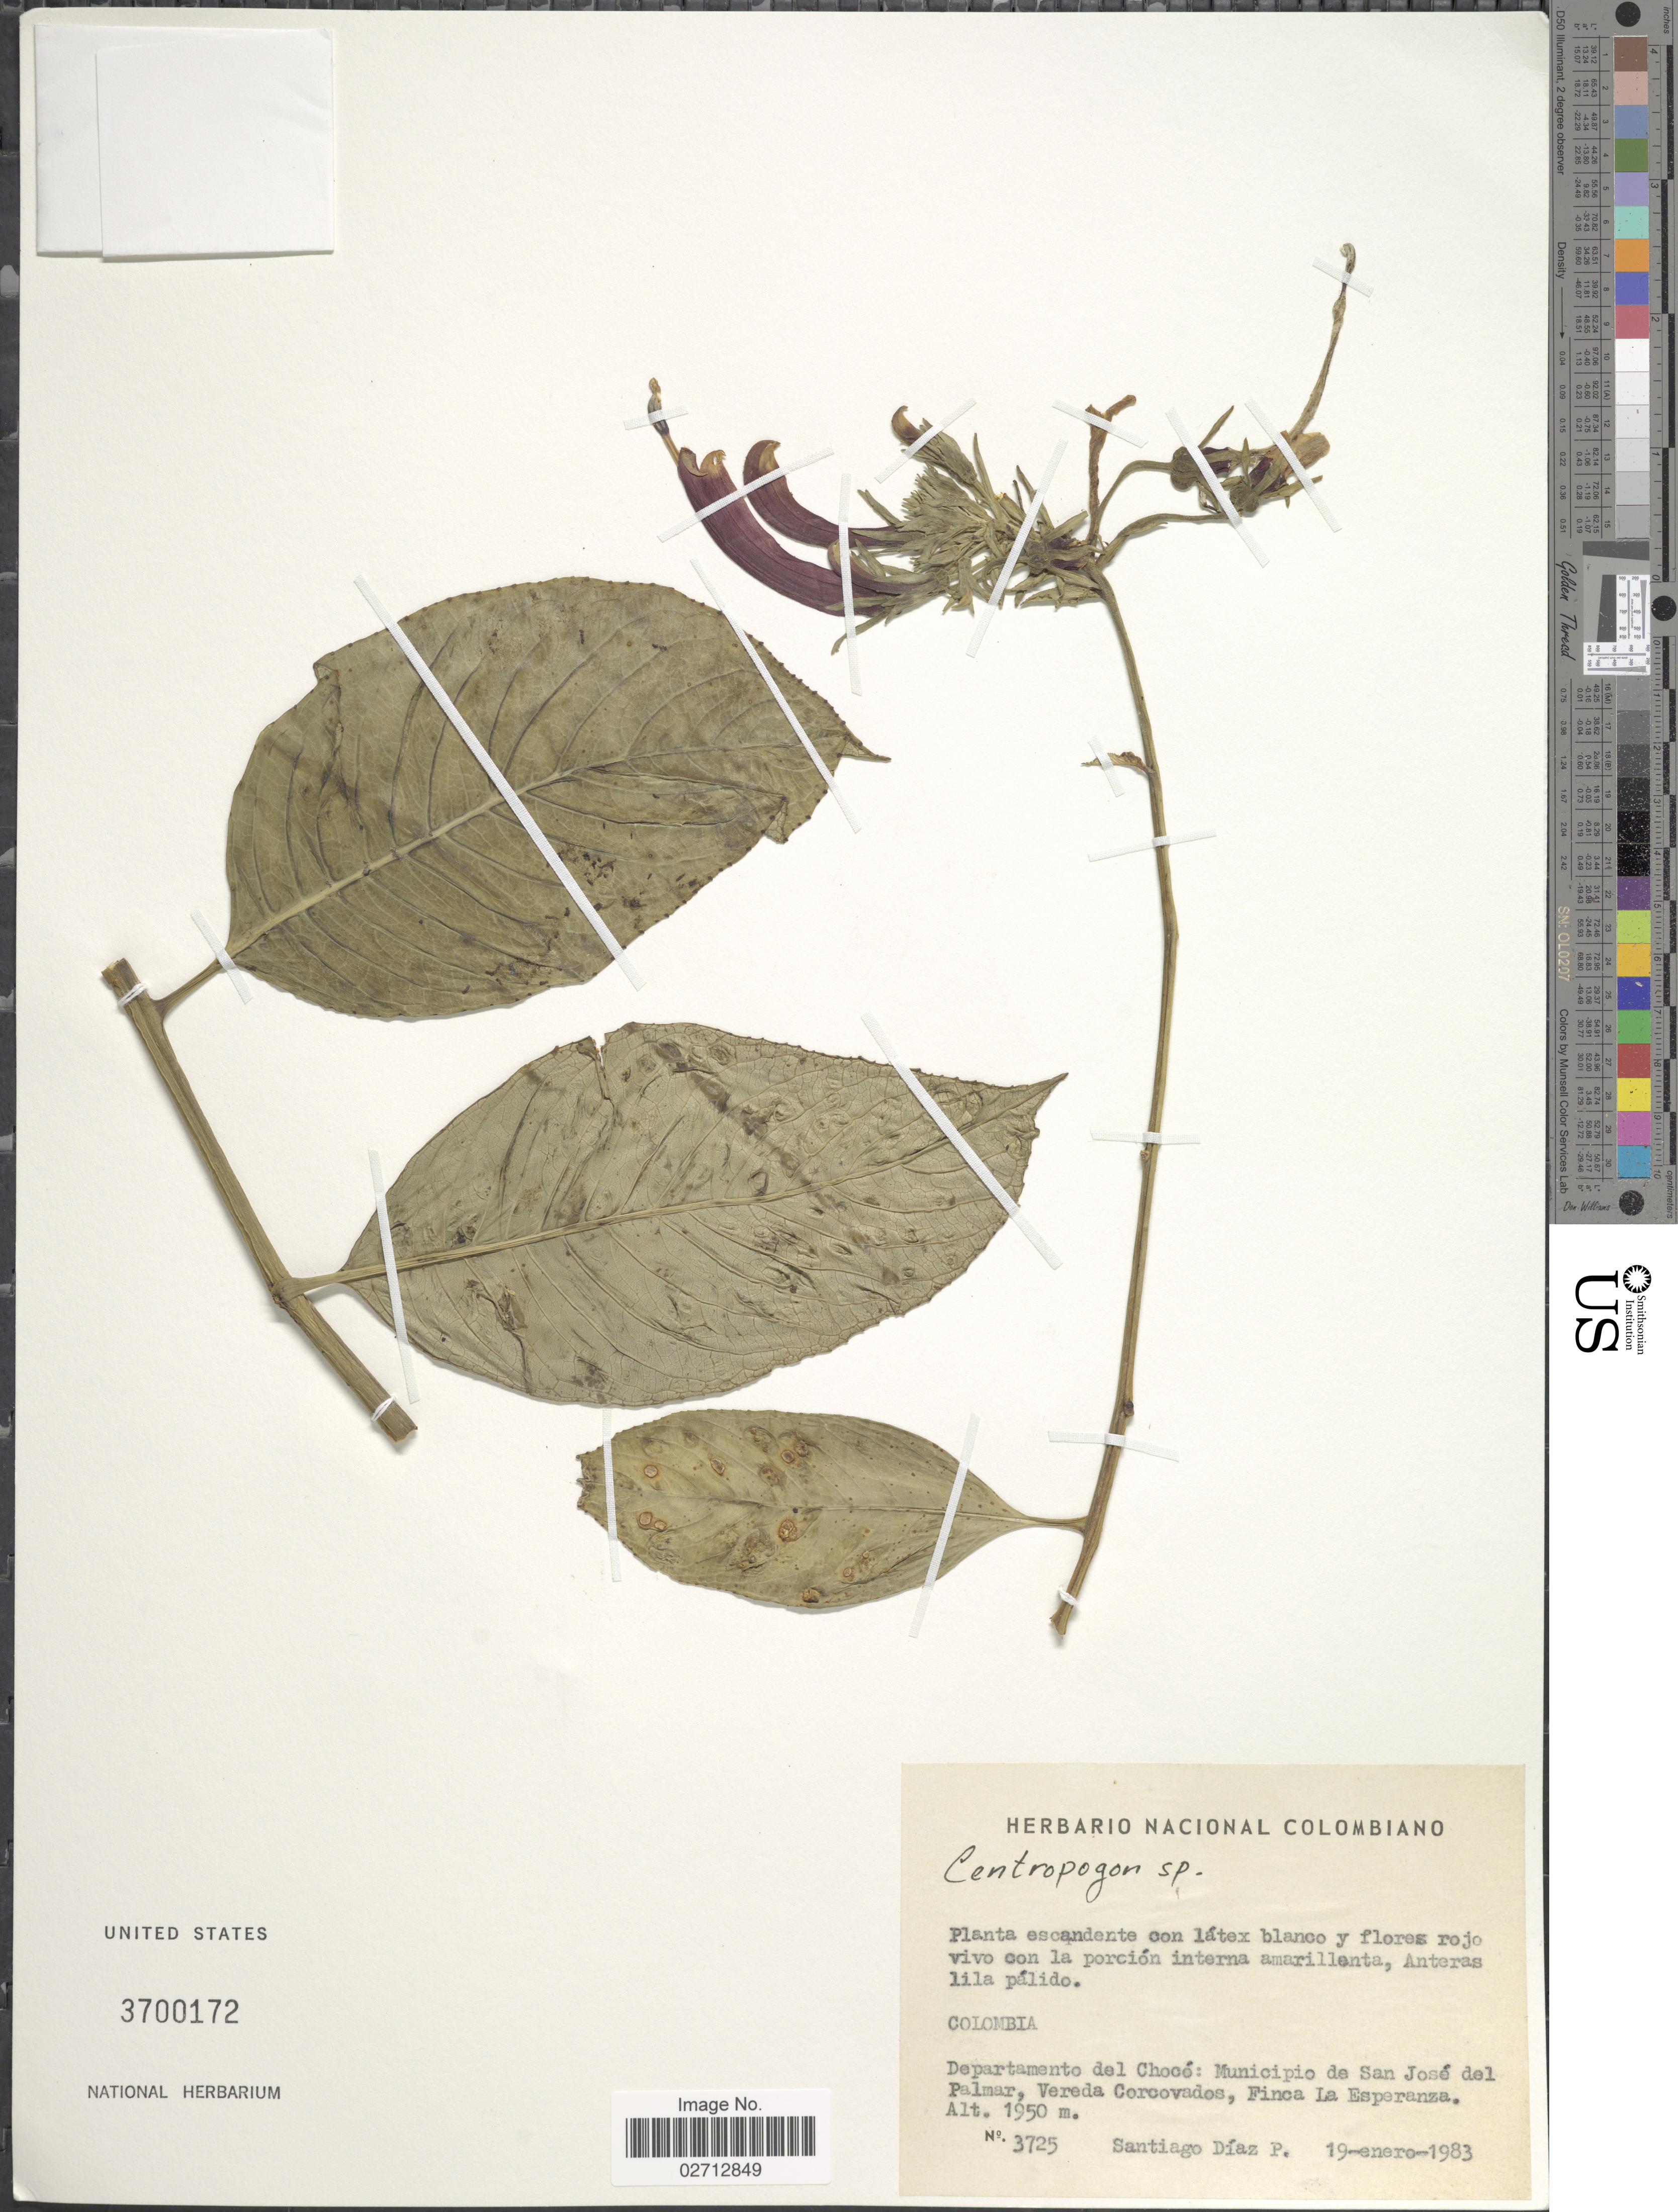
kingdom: Plantae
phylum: Tracheophyta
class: Magnoliopsida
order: Asterales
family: Campanulaceae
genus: Centropogon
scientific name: Centropogon sp.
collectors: S. Díaz Píedrahíta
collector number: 3725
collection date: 1983-01-19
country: Colombia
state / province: Chocó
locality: Municipio de San Jose del Palmar, Vereda Cercovados, Finca La Esperanza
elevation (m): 1950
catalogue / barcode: US 3700172